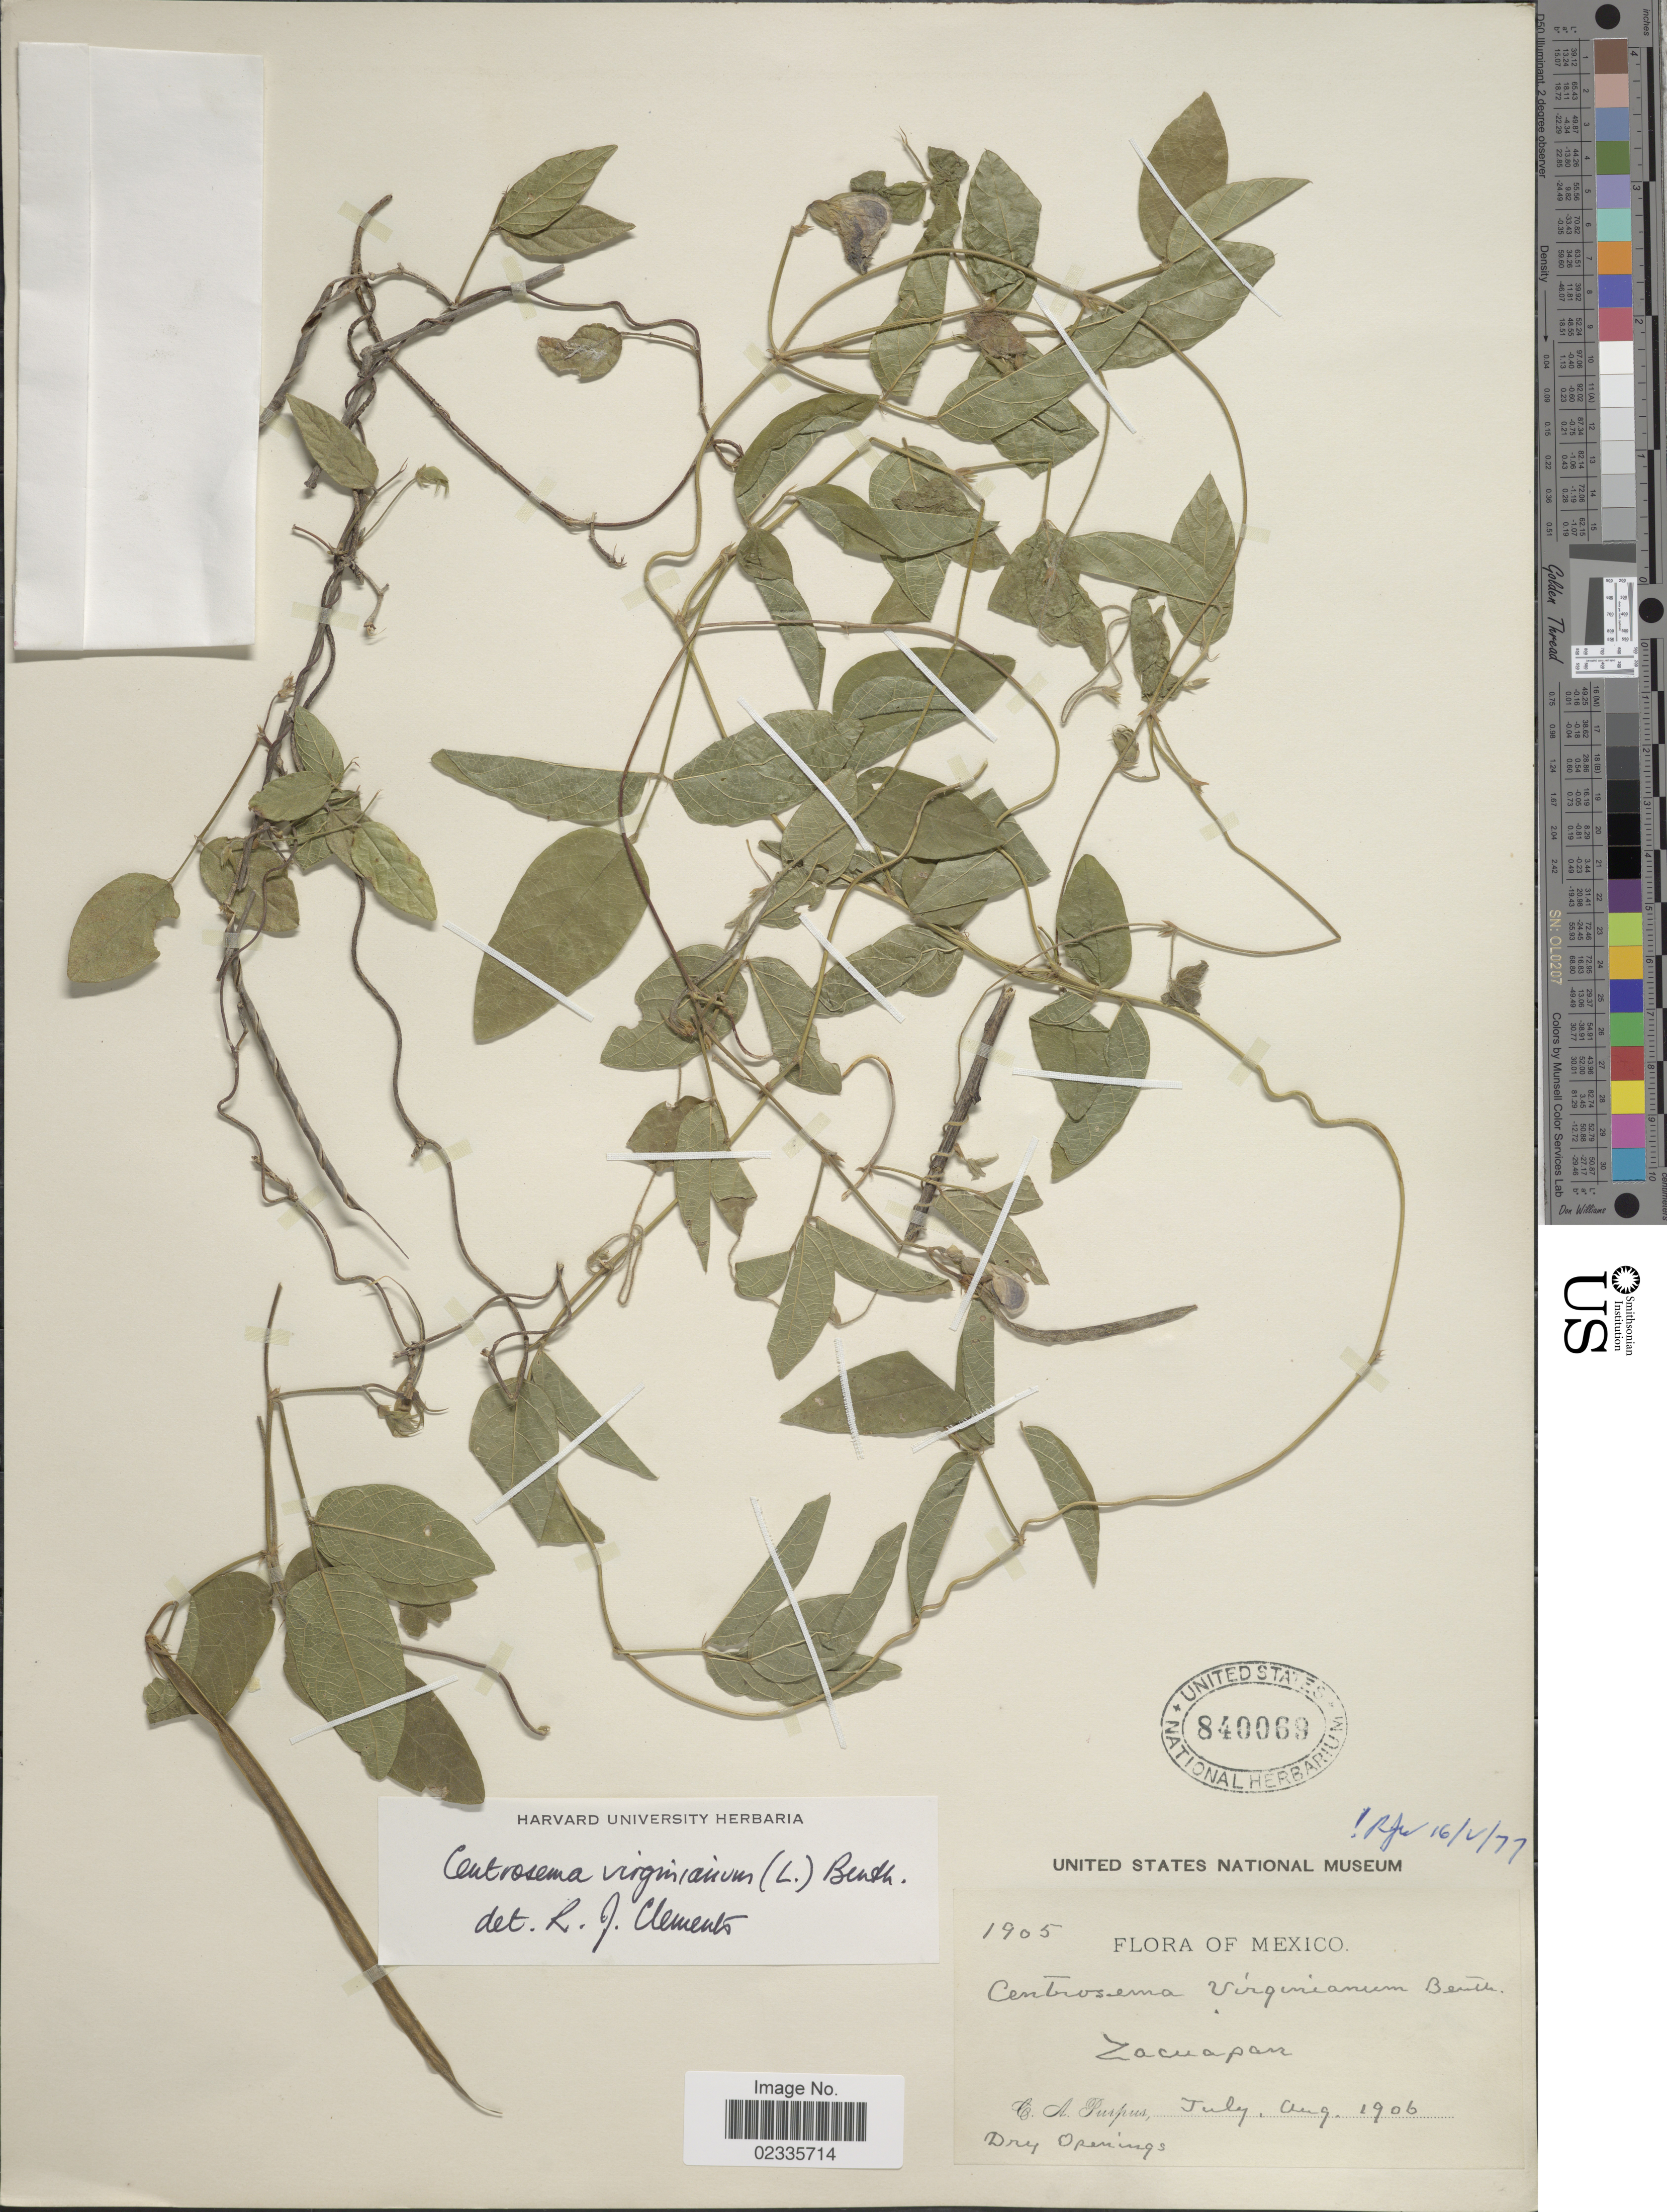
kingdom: Plantae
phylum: Tracheophyta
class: Magnoliopsida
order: Fabales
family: Fabaceae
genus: Centrosema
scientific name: Centrosema virginianum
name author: (L.) Benth.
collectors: C. A. Purpus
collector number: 1905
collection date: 1906-07/1906-08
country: Mexico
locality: Zacuapan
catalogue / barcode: US 840069